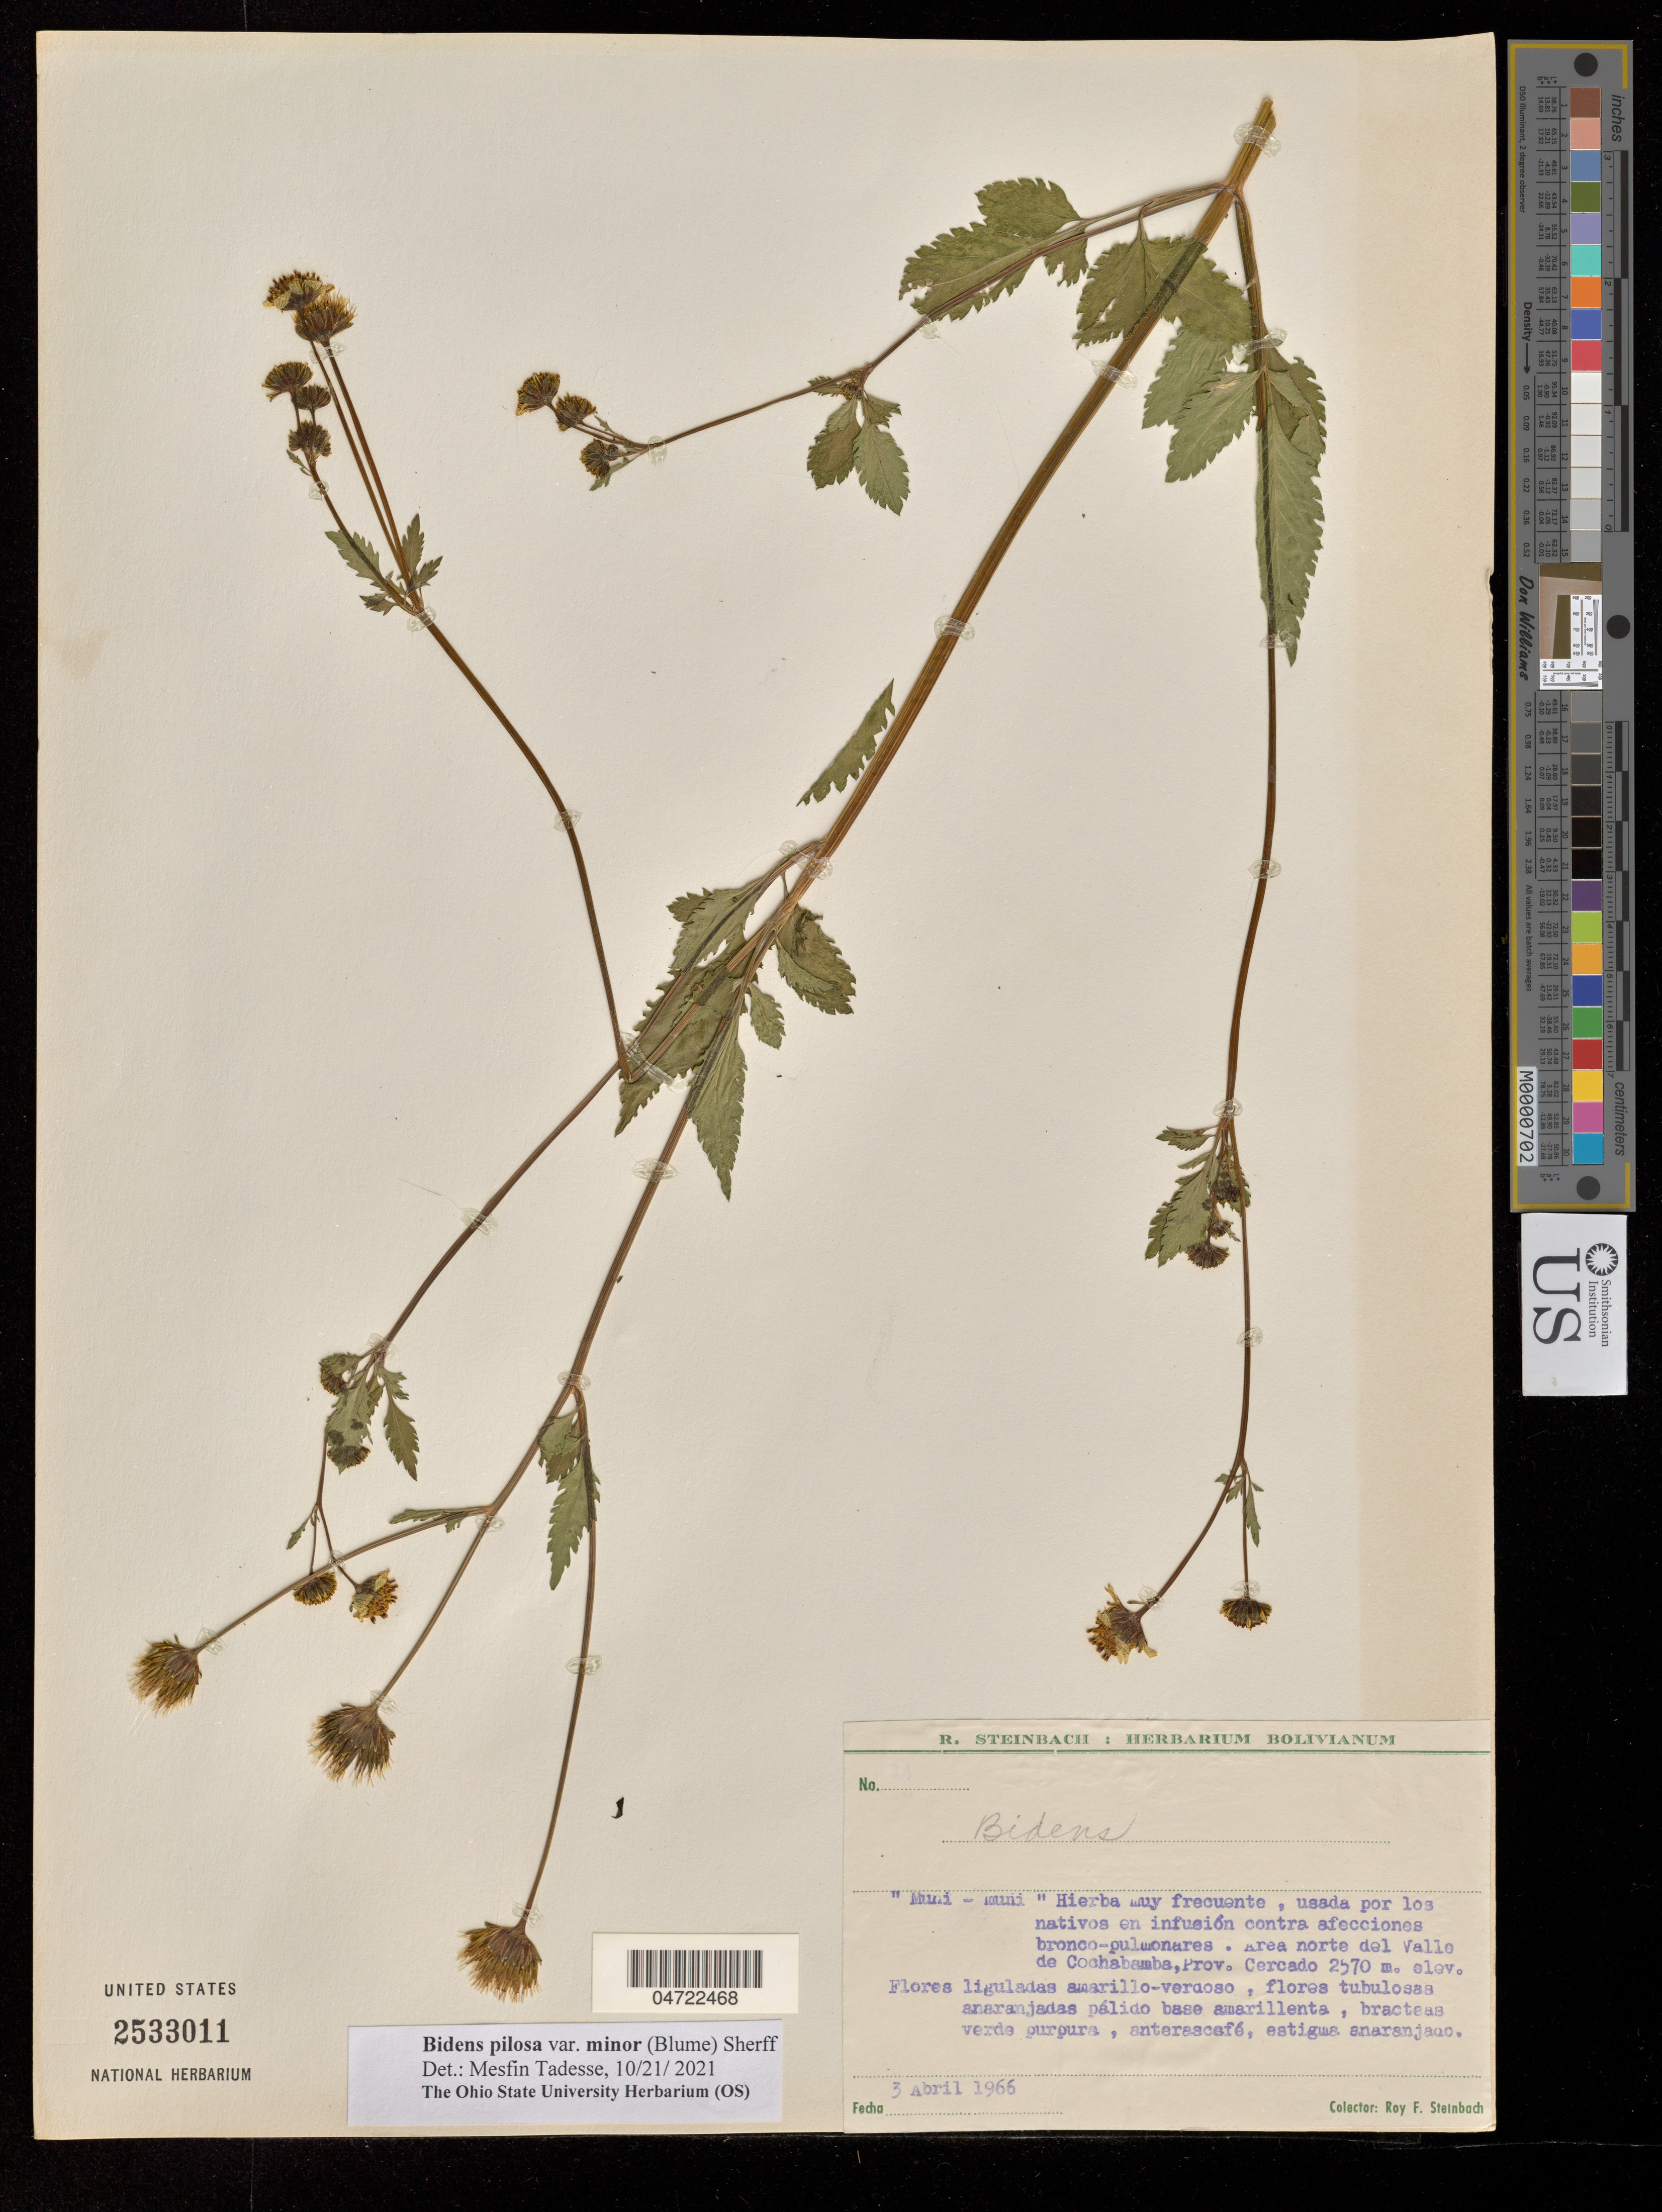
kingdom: Plantae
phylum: Tracheophyta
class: Magnoliopsida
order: Asterales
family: Asteraceae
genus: Bidens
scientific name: Bidens pilosa var. minor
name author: (Blume) Sherff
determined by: Tadesse, M.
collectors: J. Steinbach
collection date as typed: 3 Apr 1966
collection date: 1966-04-03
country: Bolivia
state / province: Oruro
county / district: Cercado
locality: Valle de Cochabamba en su area norte. Prov. Cercado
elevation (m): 2570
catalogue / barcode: US 2533011